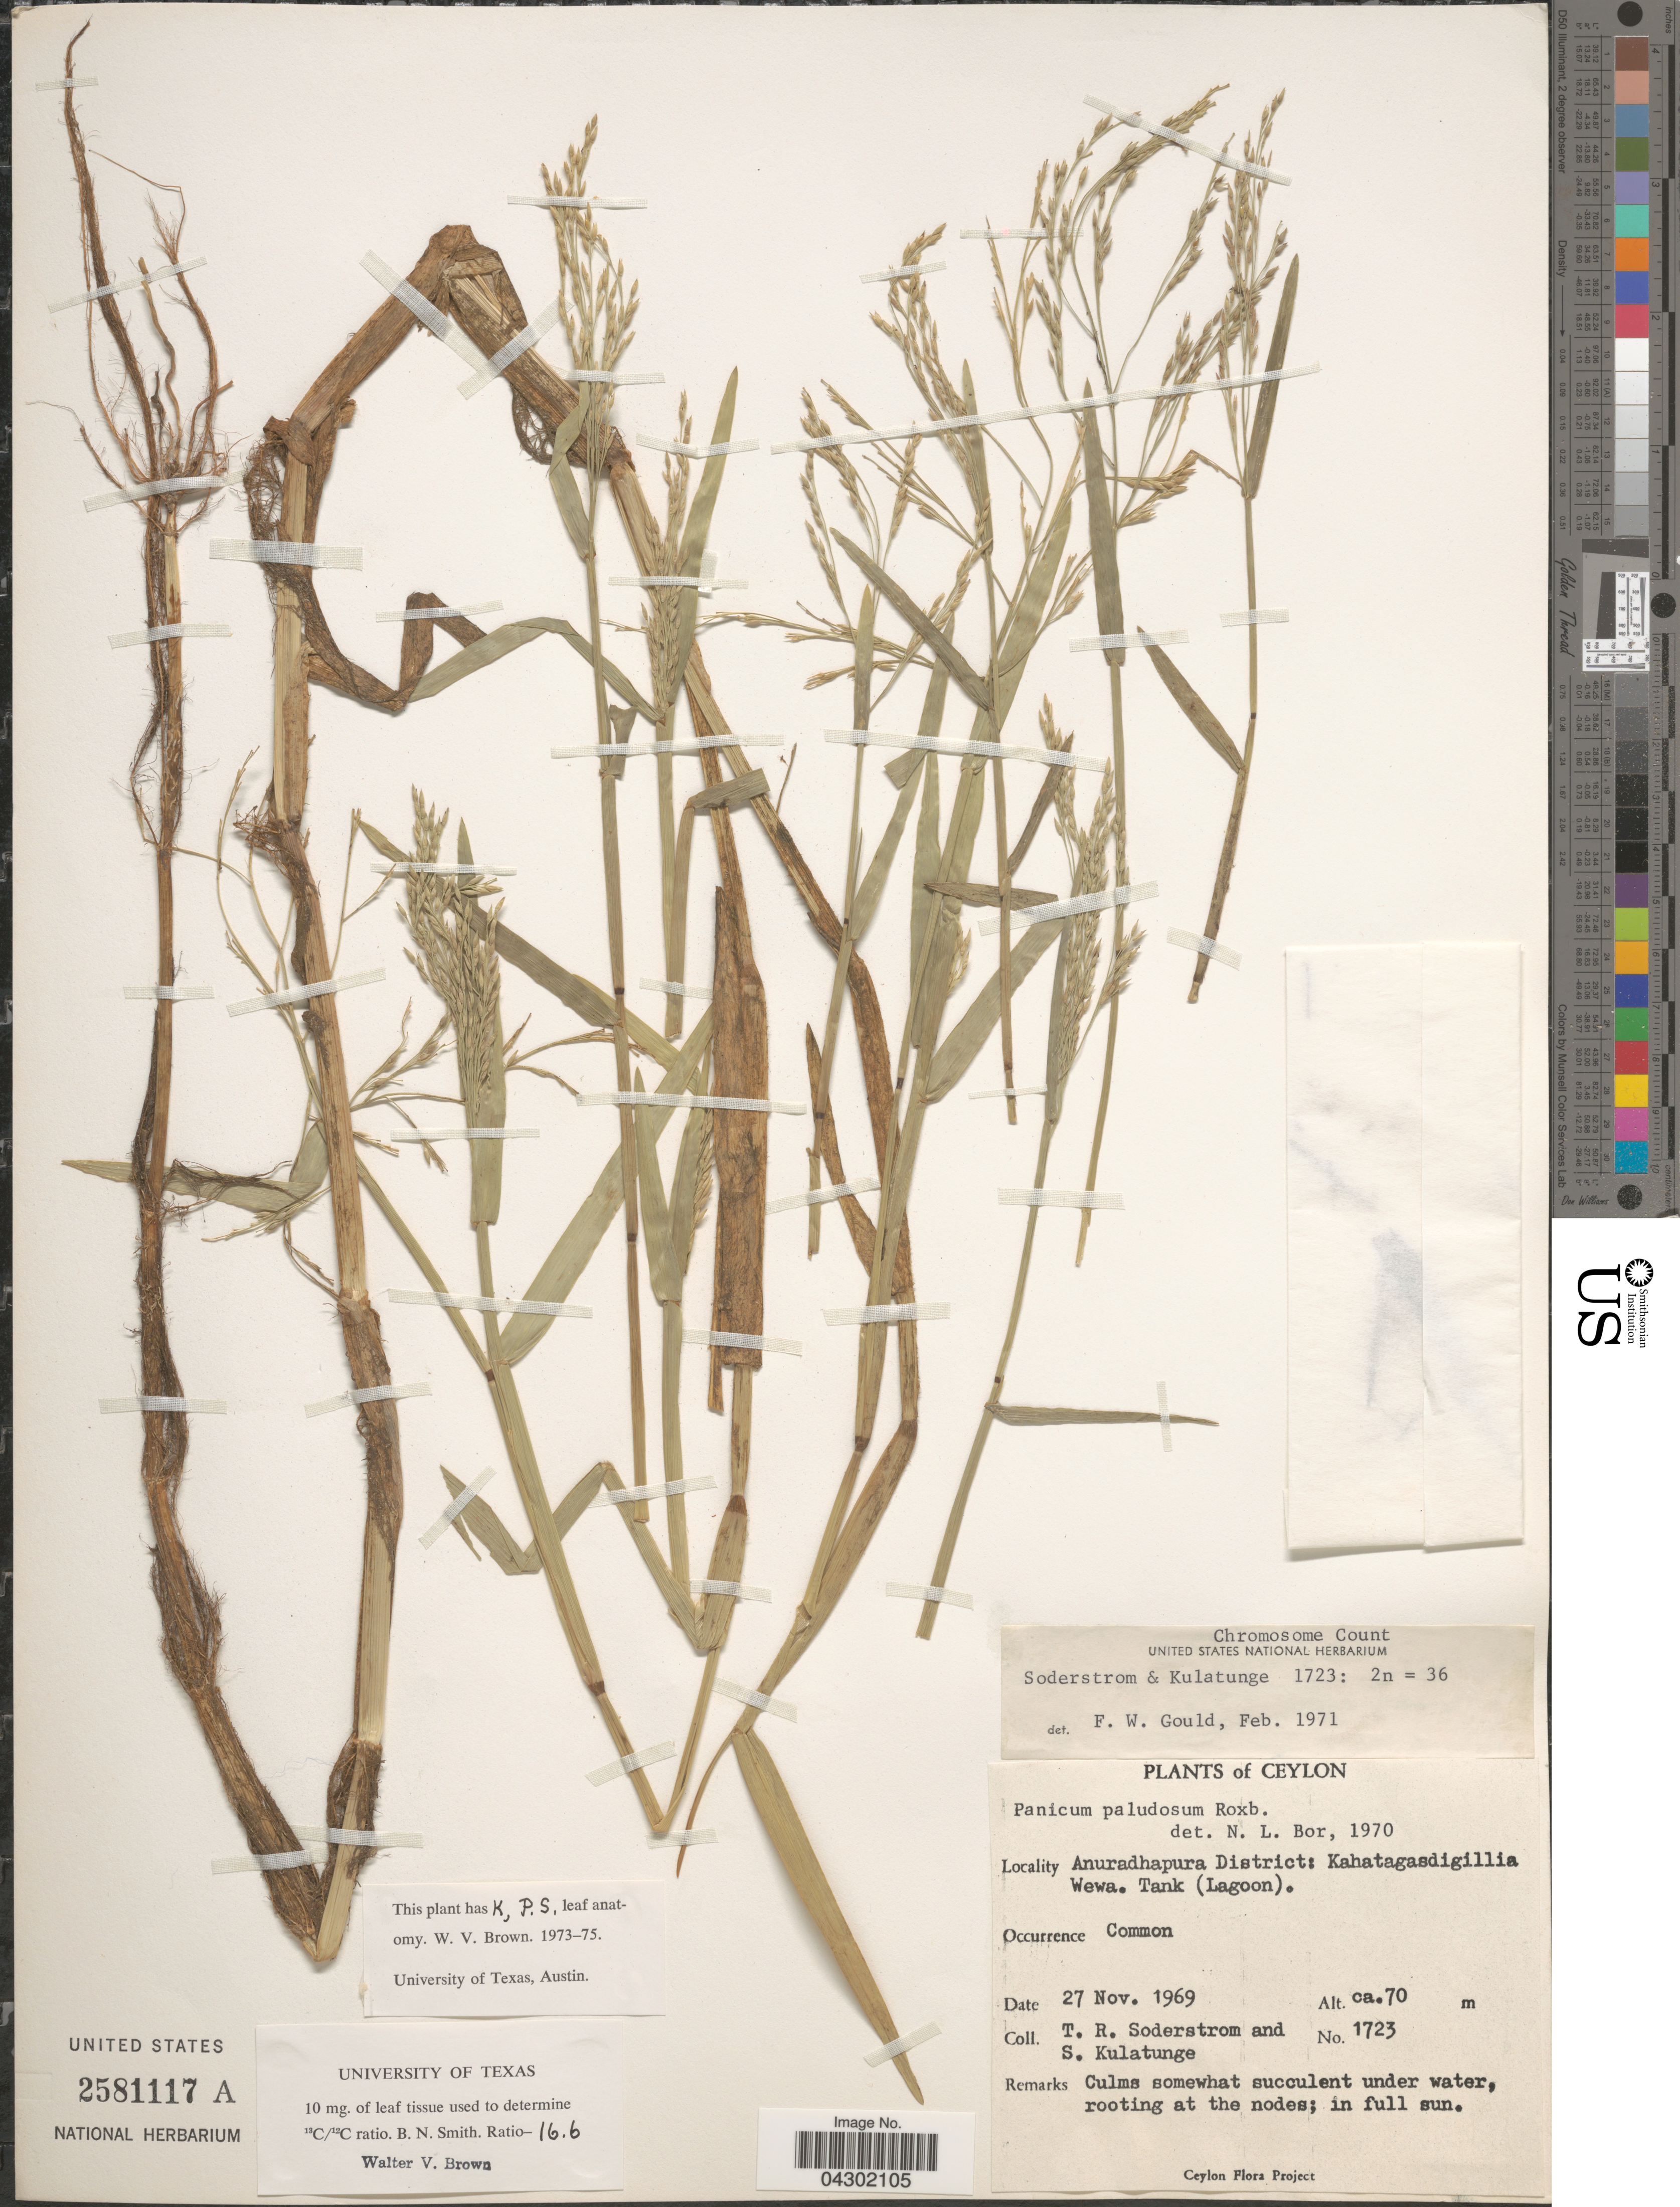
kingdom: Plantae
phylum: Tracheophyta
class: Liliopsida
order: Poales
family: Poaceae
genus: Panicum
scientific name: Panicum paludosum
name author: Roxb.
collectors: T. R. Soderstrom & S. Kulatunge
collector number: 1723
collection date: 1969-11-27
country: Sri Lanka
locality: Ceylon. Anuradhapura District: Kahatagasdigillia Wewa. Tank (Lagoon).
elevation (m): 70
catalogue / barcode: US 2581117A